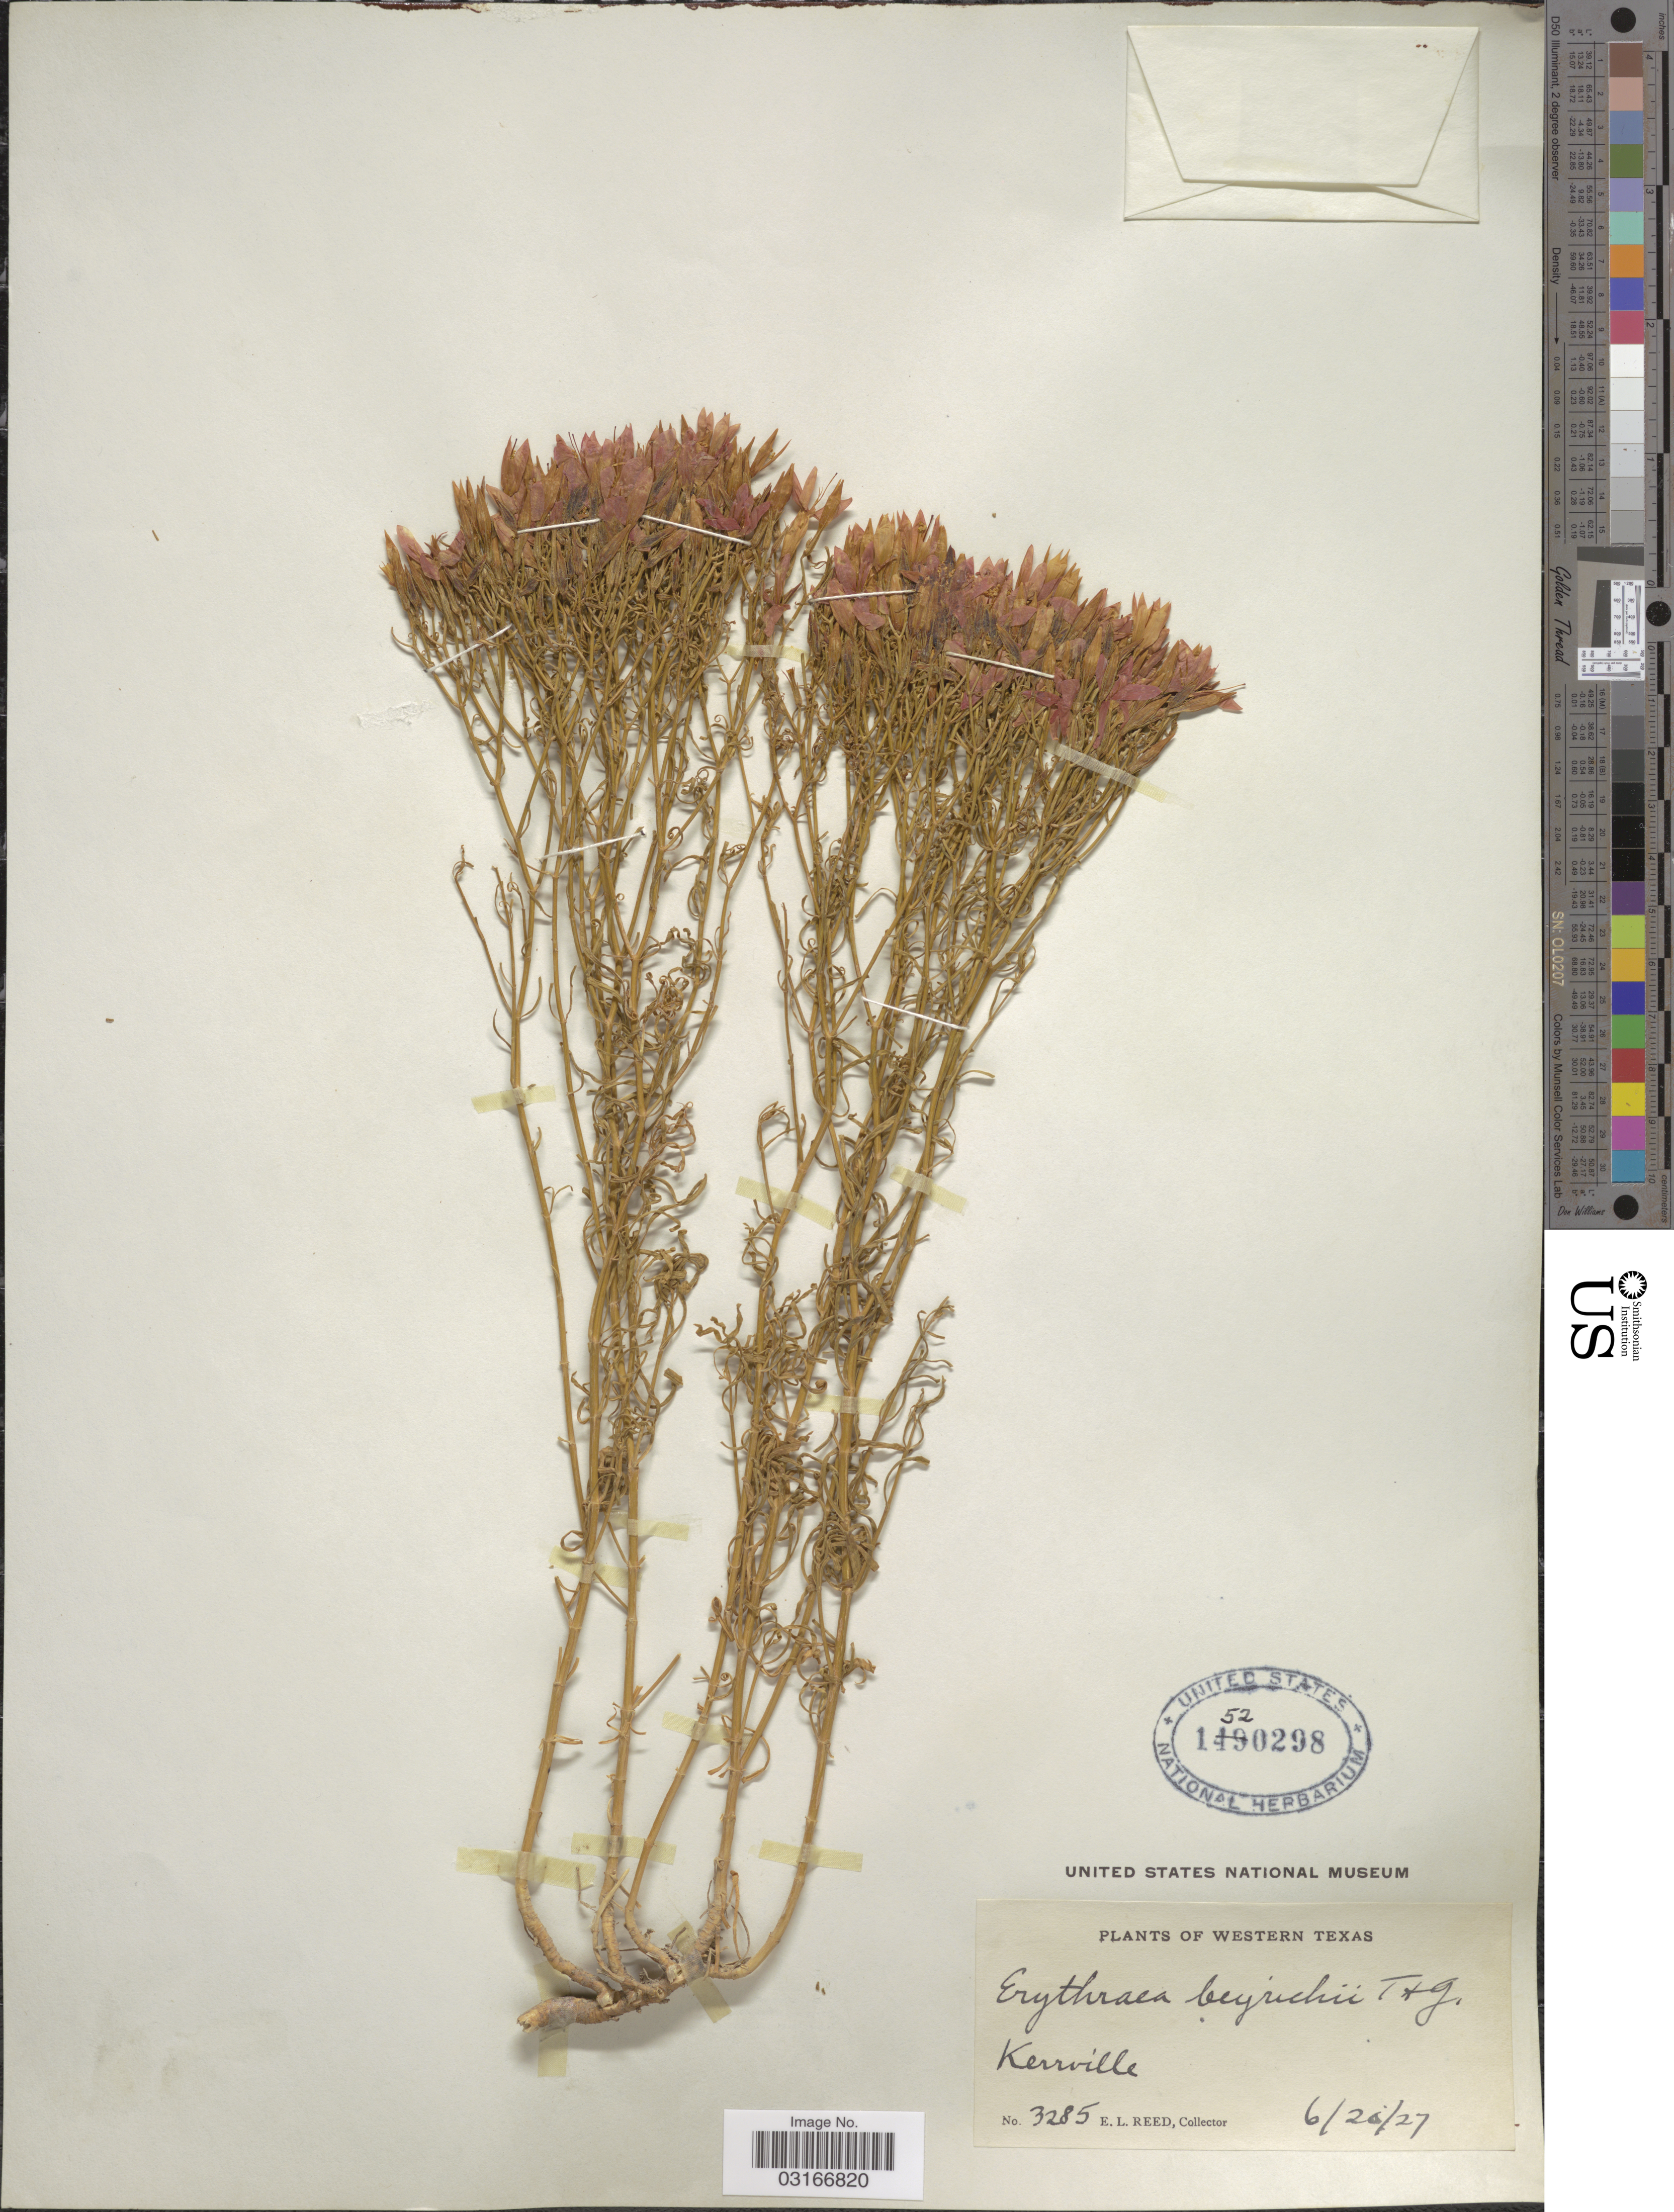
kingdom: Plantae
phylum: Tracheophyta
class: Magnoliopsida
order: Gentianales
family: Gentianaceae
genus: Centaurium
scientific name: Centaurium beyrichii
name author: (Torr.) B.L. Rob.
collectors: E. Reed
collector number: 3285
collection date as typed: Transcribed d/m/y: 20/6/27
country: United States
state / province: Texas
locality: Western Texas. Kerrville.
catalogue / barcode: US 1520298